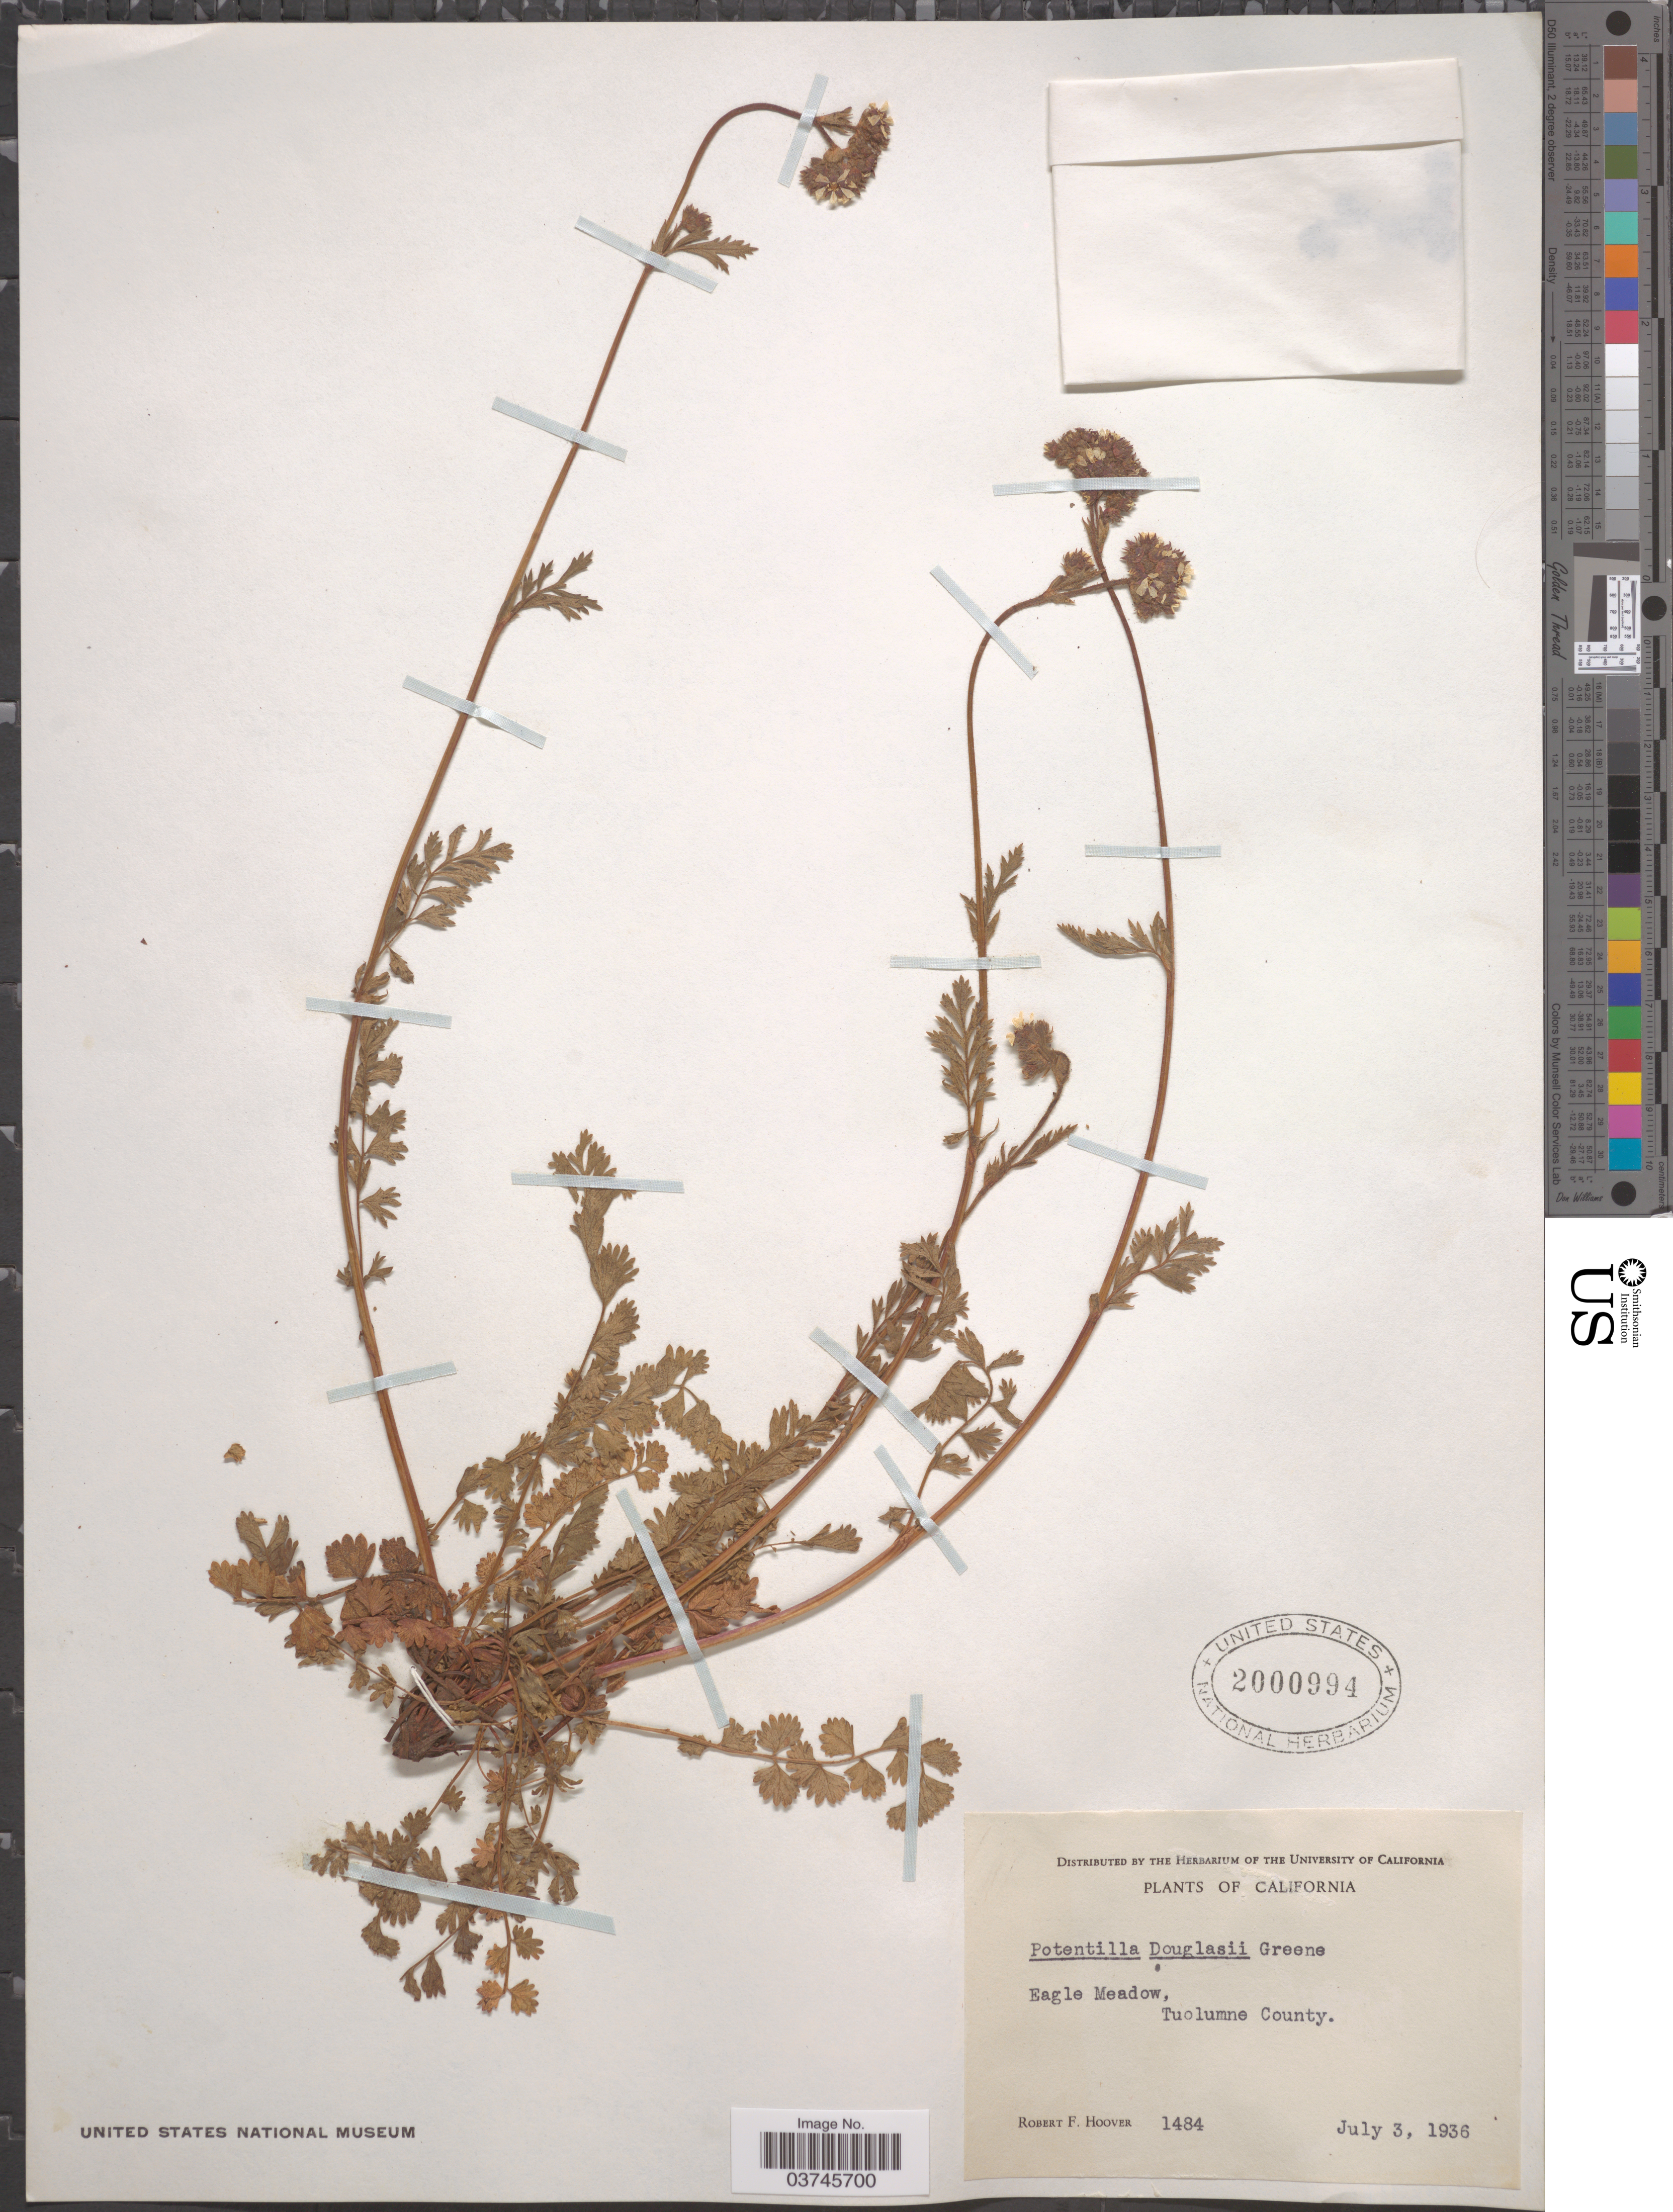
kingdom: Plantae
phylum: Tracheophyta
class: Magnoliopsida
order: Rosales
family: Rosaceae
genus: Potentilla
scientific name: Potentilla douglasii var. parviflora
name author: (Nutt. ex Hook. & Arn.) J.T. Howell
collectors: R. F. Hoover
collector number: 1484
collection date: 1936-07-03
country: United States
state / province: California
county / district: Tuolumne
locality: Eagle Meadow, Tuolumne County.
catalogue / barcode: US 2000994